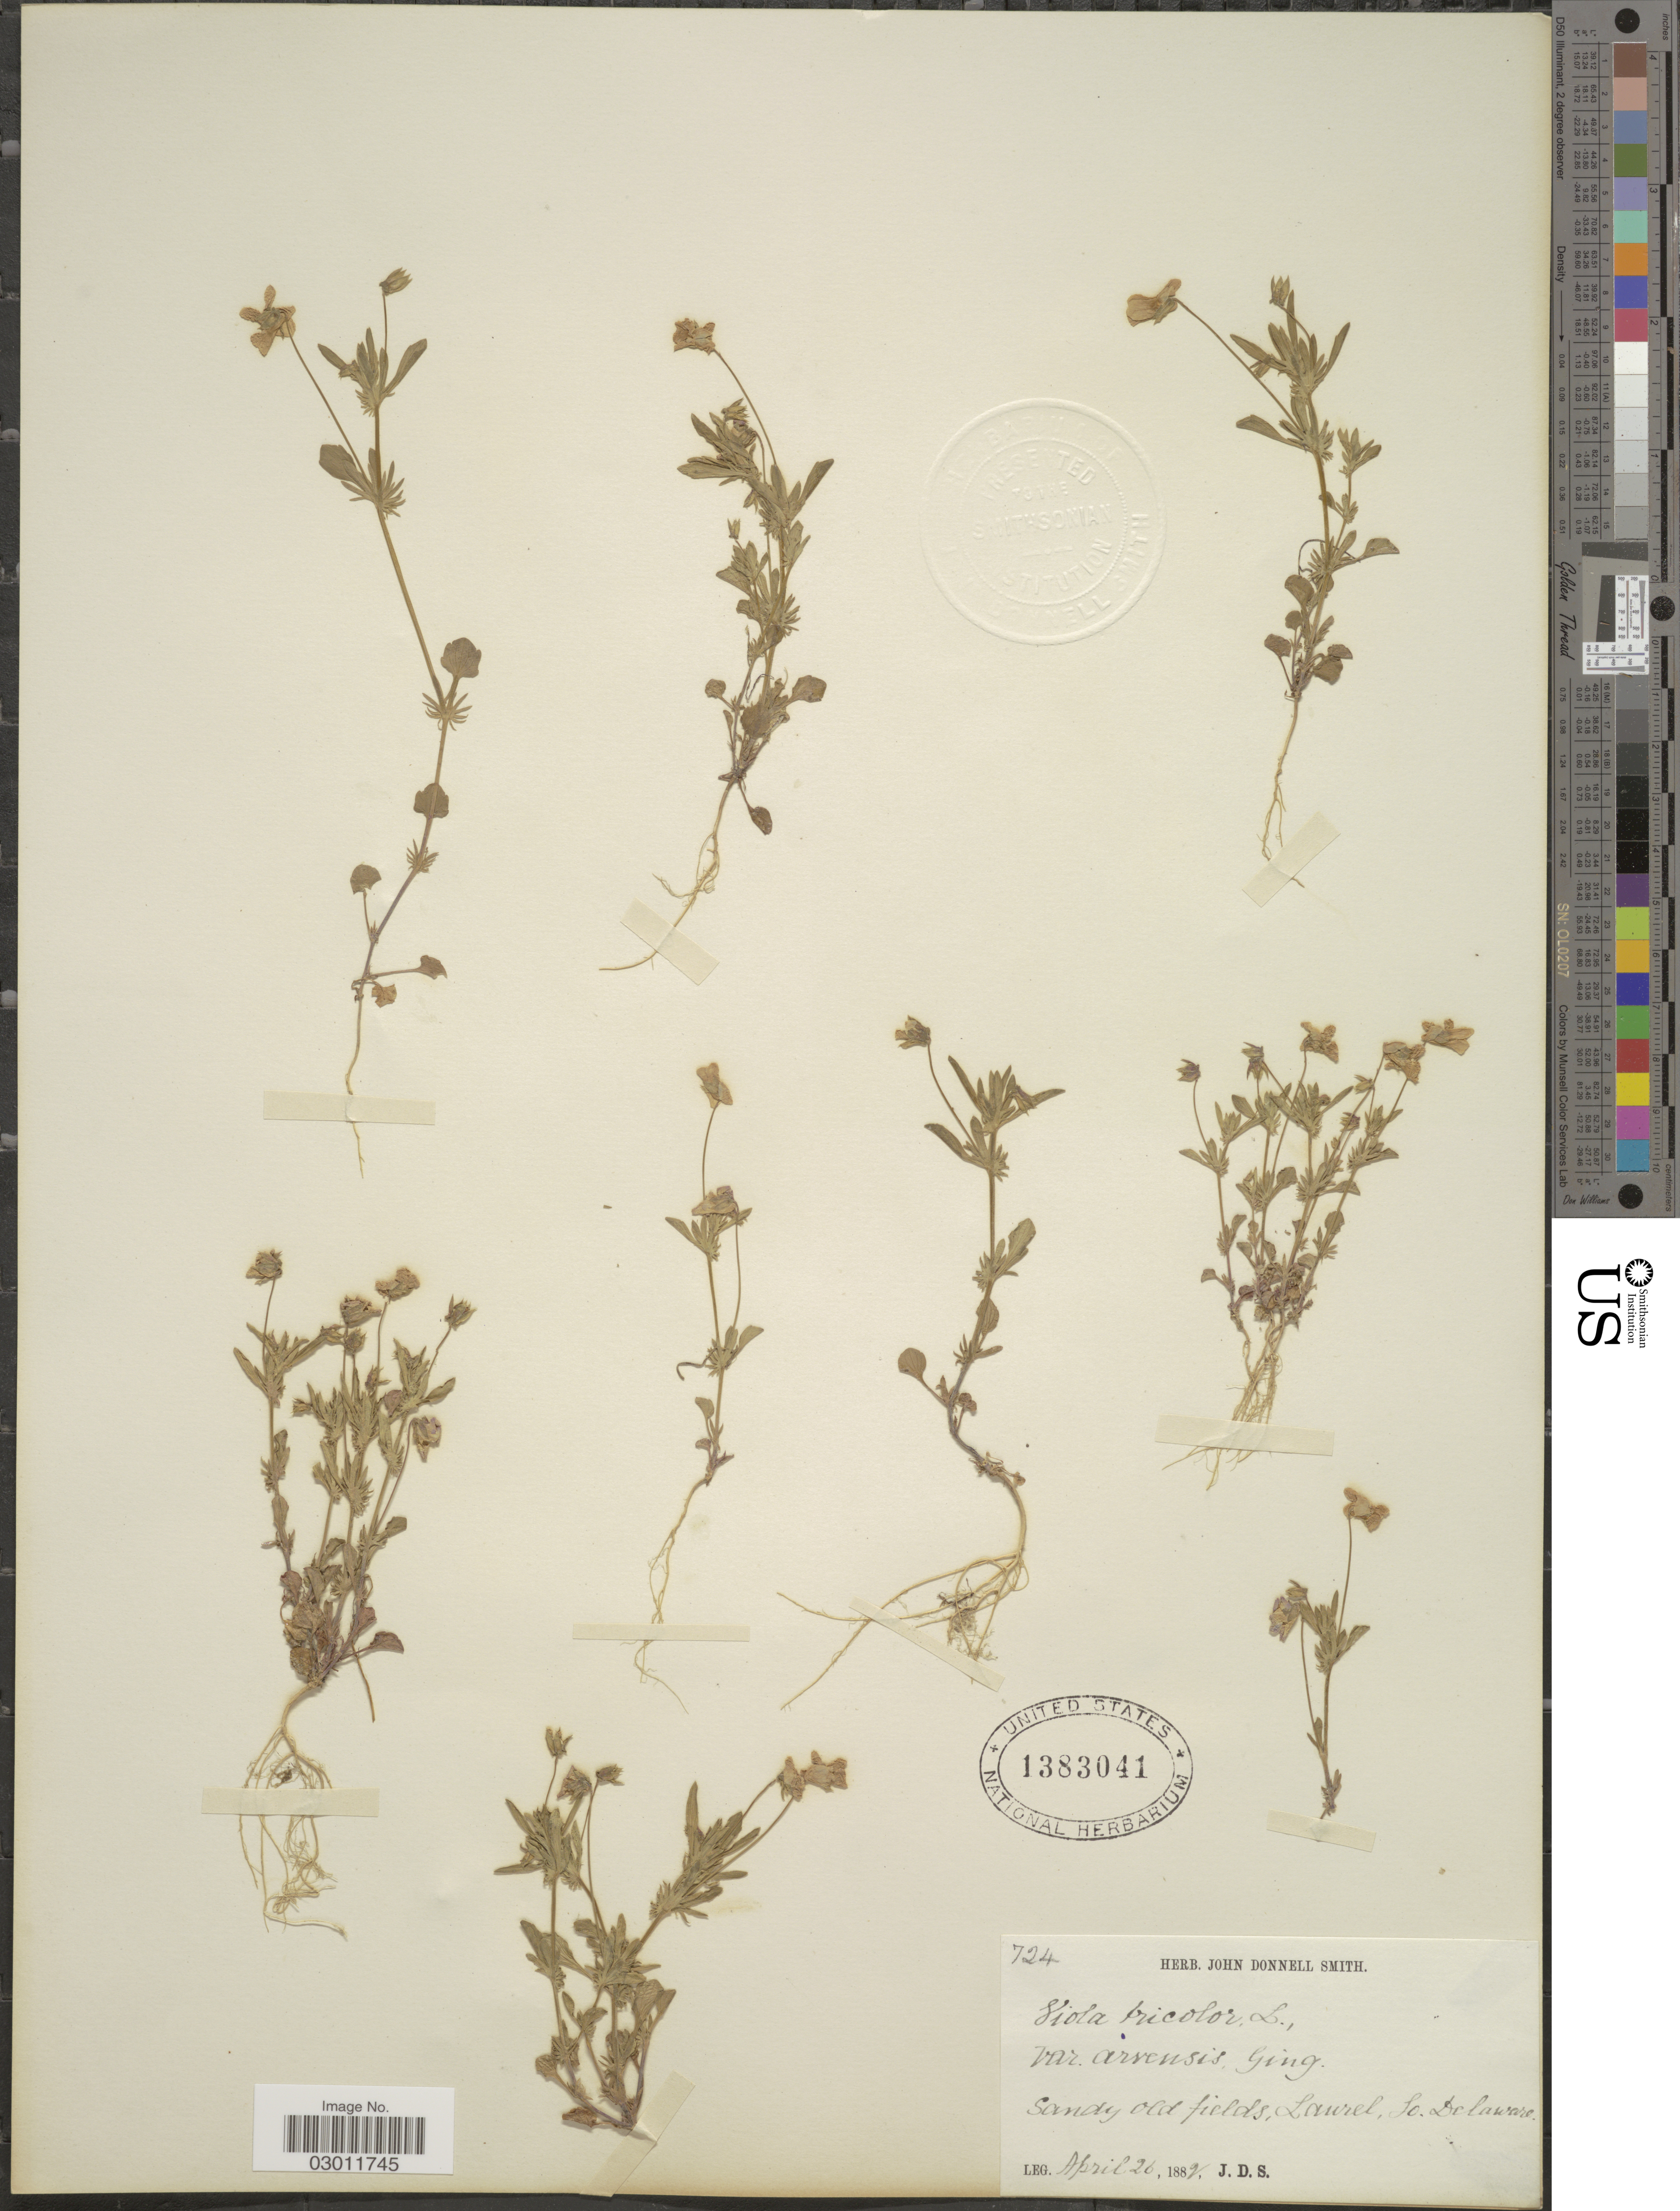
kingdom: Plantae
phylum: Tracheophyta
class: Magnoliopsida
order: Malpighiales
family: Violaceae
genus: Viola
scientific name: Viola arvensis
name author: Murray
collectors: J. Donnell Smith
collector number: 724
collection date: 1882-04-26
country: United States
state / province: Delaware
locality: Sandy old fields, Laurel, So. Delaware.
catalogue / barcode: US 1383041